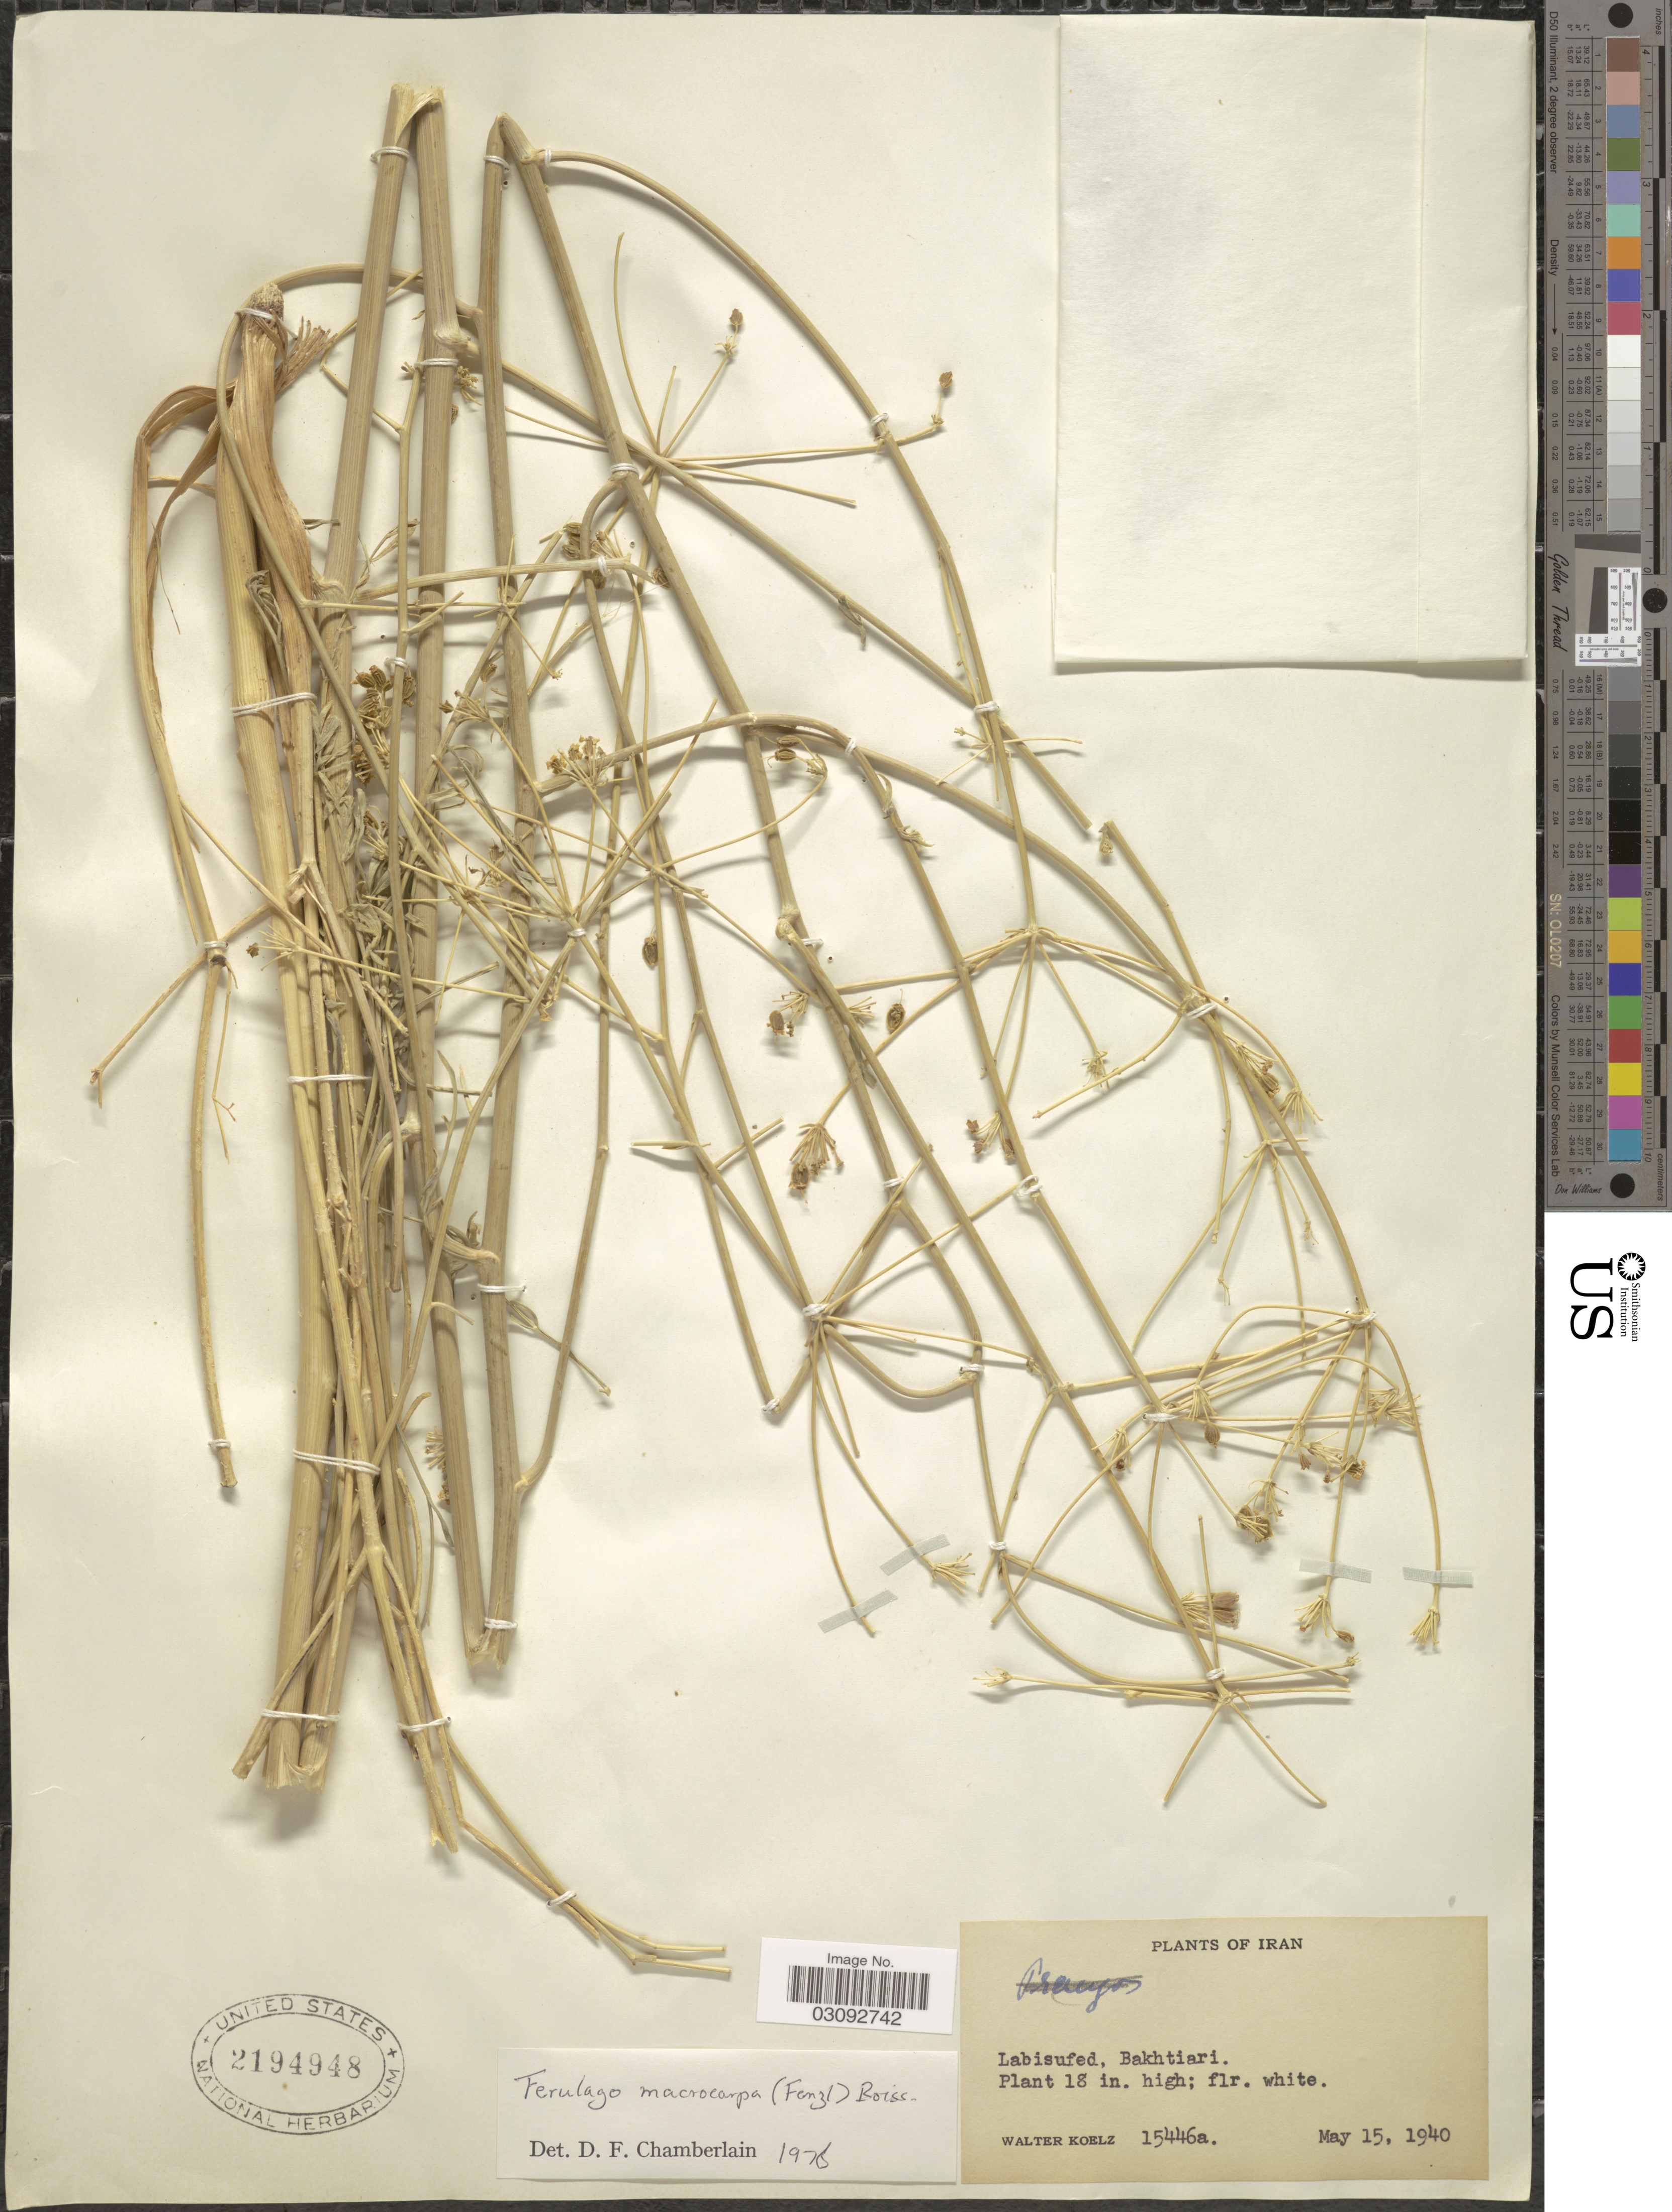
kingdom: Plantae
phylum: Tracheophyta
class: Magnoliopsida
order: Apiales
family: Apiaceae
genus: Ferulago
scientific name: Ferulago macrocarpa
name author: (Fenzl) Boiss.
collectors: W. N. Koelz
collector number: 15446a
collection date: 1940-05-15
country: Iran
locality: Labisufed, Bakhtiari.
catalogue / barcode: US 2194948